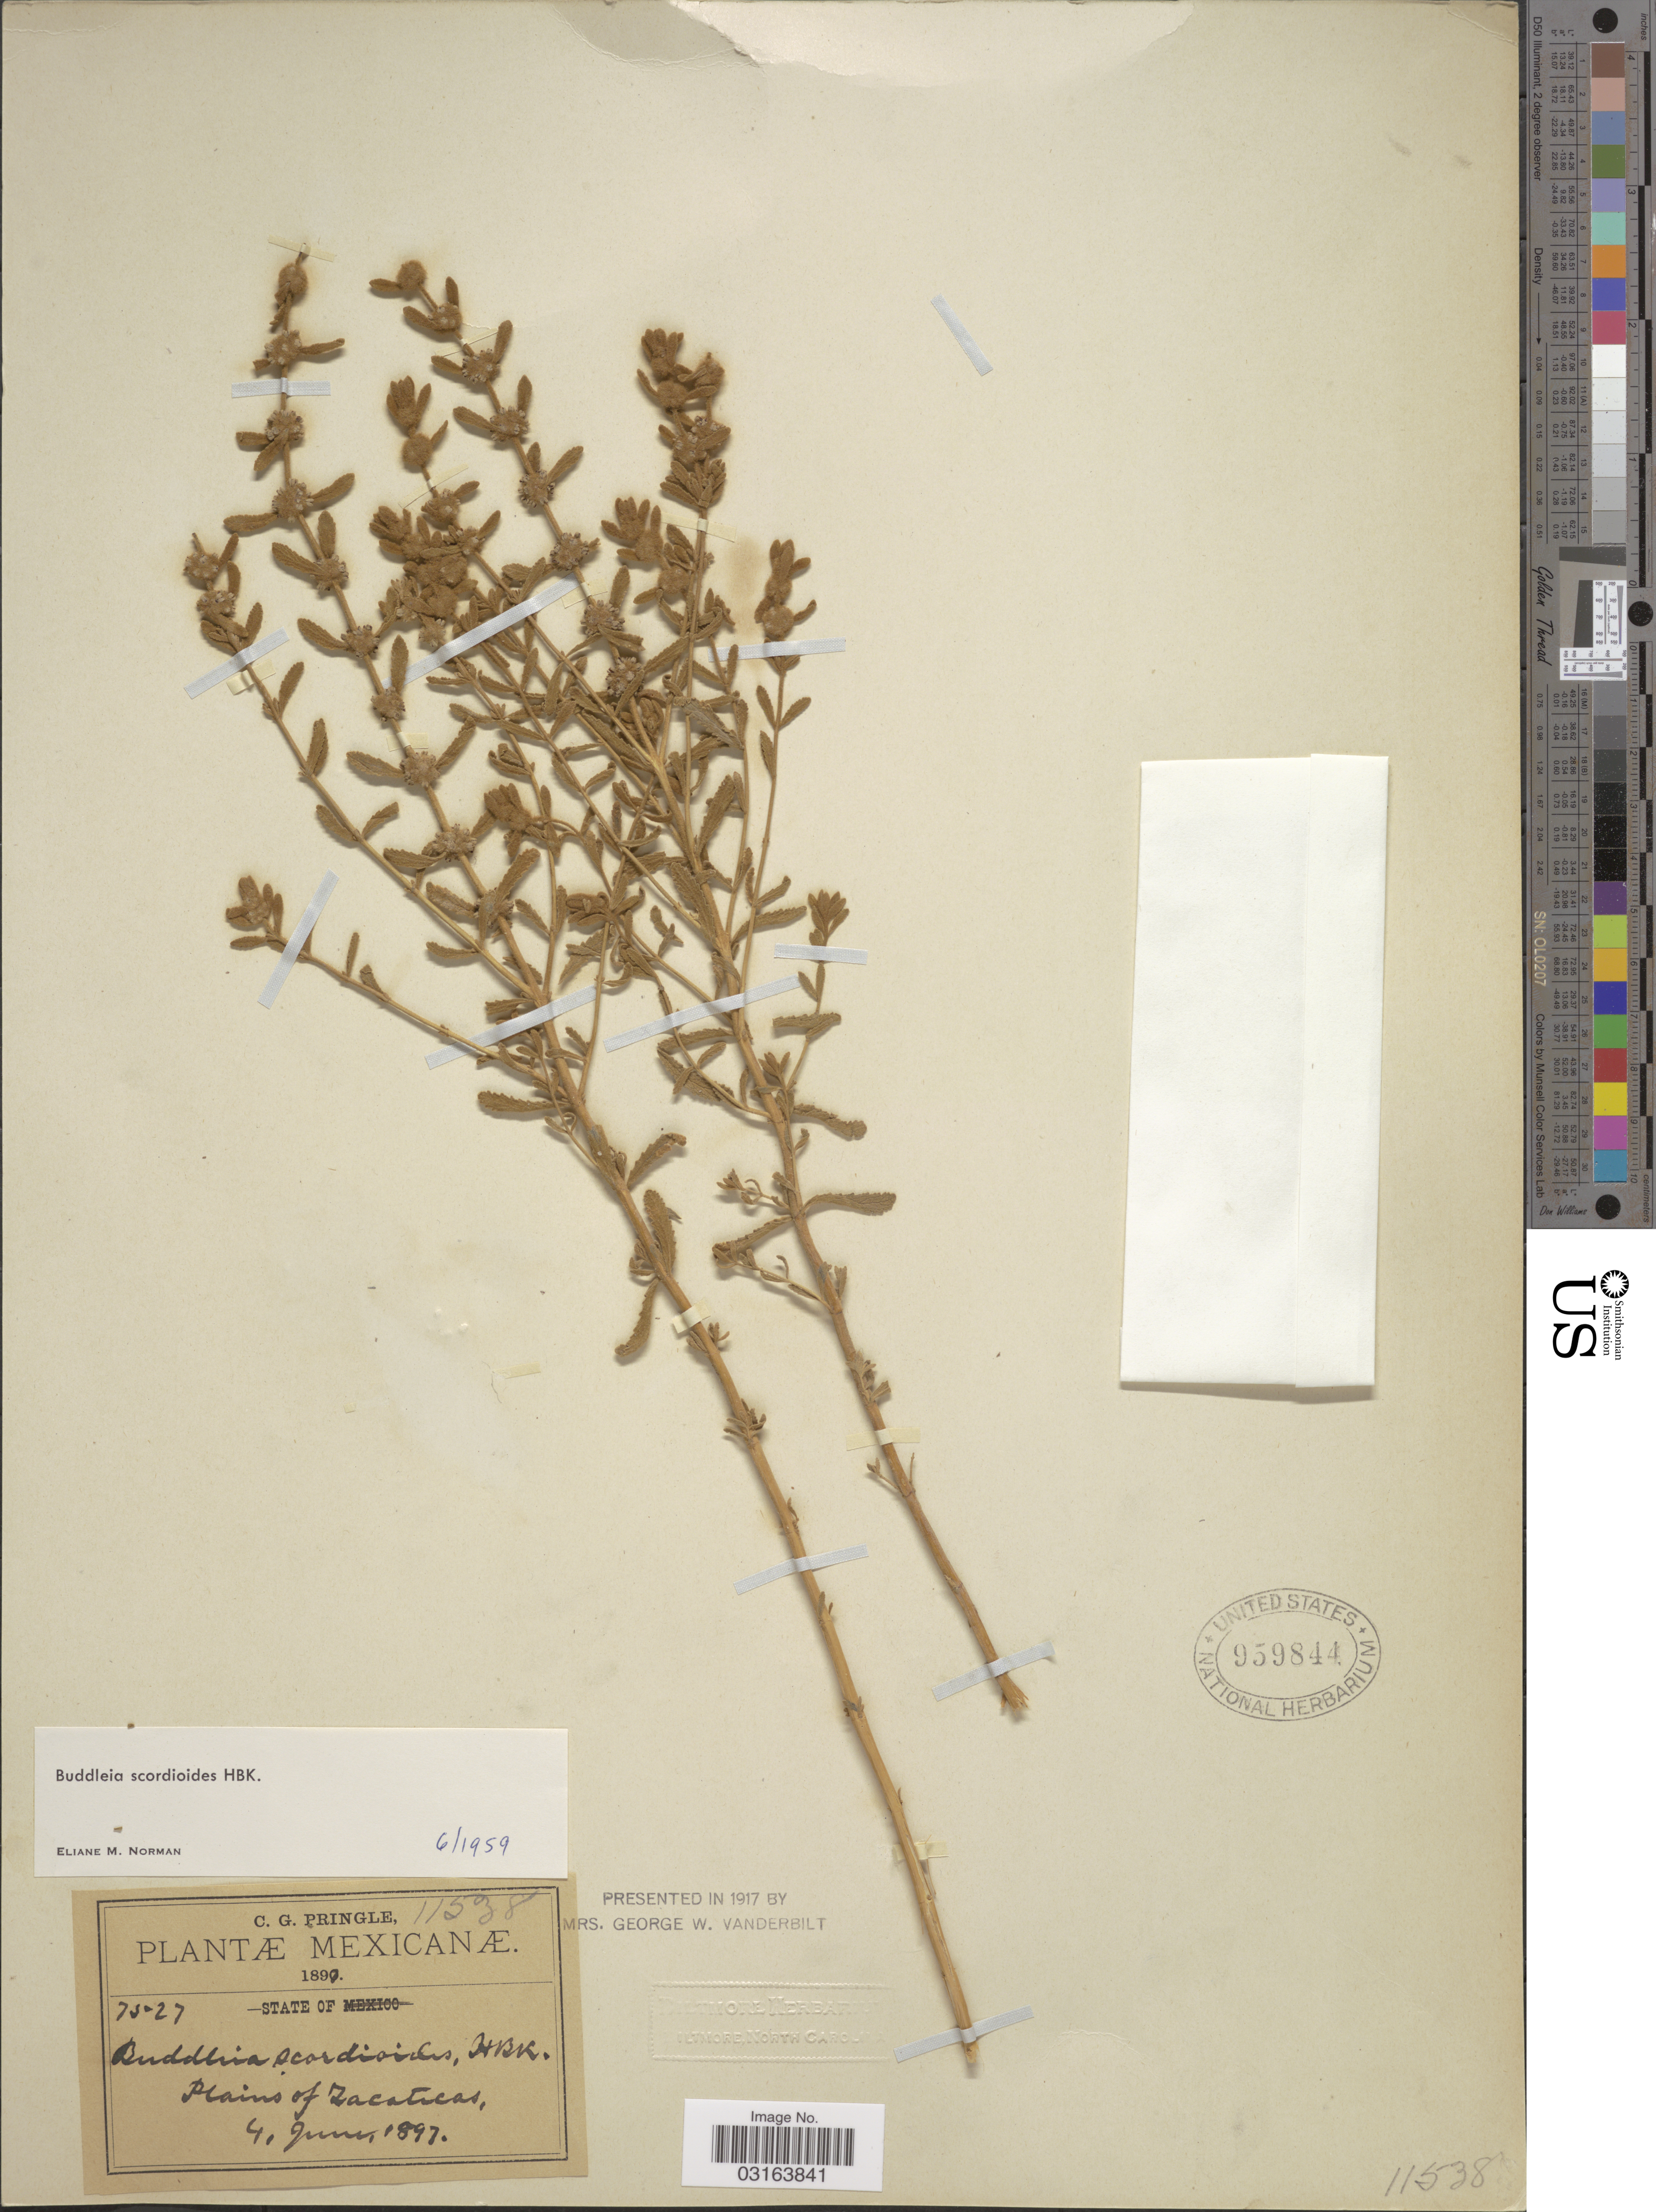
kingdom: Plantae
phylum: Tracheophyta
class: Magnoliopsida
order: Lamiales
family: Scrophulariaceae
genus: Buddleja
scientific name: Buddleja scordioides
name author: Kunth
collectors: C. G. Pringle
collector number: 7527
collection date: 1897-06-04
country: Mexico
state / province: Zacatecas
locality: Plains of Zacatecas.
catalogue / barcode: US 959844